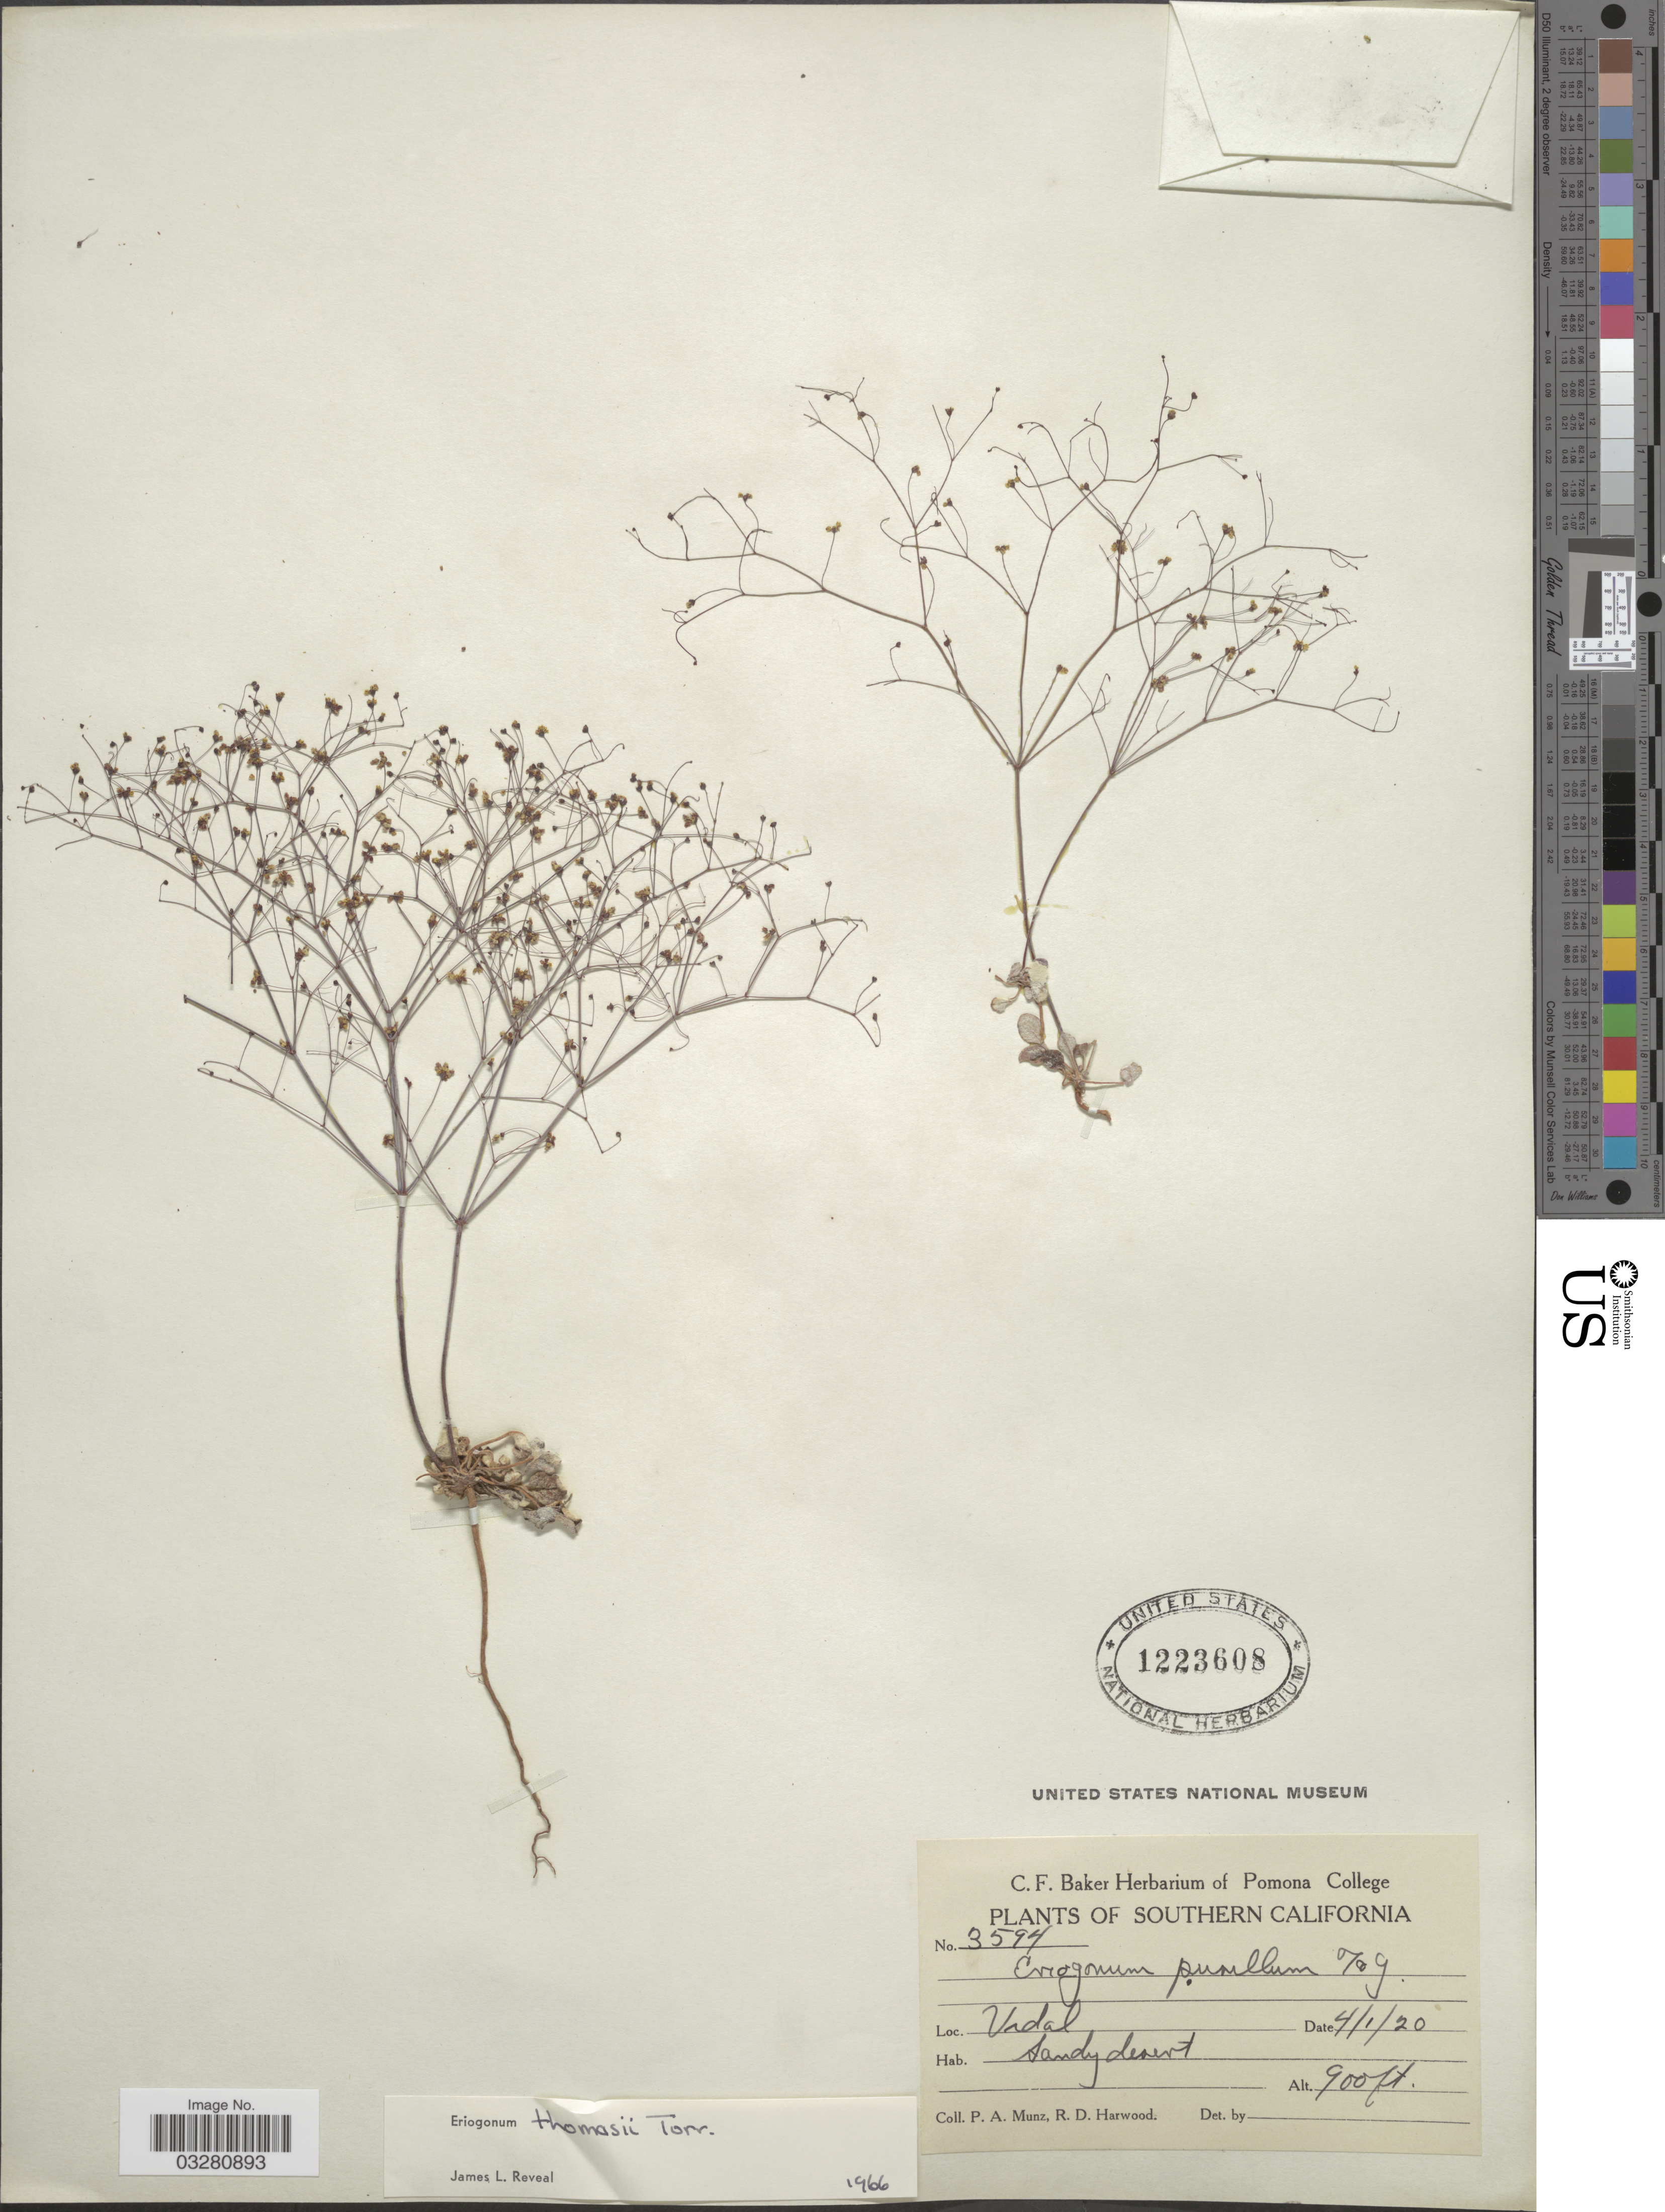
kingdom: Plantae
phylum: Tracheophyta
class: Magnoliopsida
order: Caryophyllales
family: Polygonaceae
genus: Eriogonum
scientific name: Eriogonum thomasii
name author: Torr.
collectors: P. A. Munz & R. Harwood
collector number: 3594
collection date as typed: Transcribed d/m/y: 1/4/20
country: United States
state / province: California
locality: Southern California. Vidal.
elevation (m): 274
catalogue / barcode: US 1223608